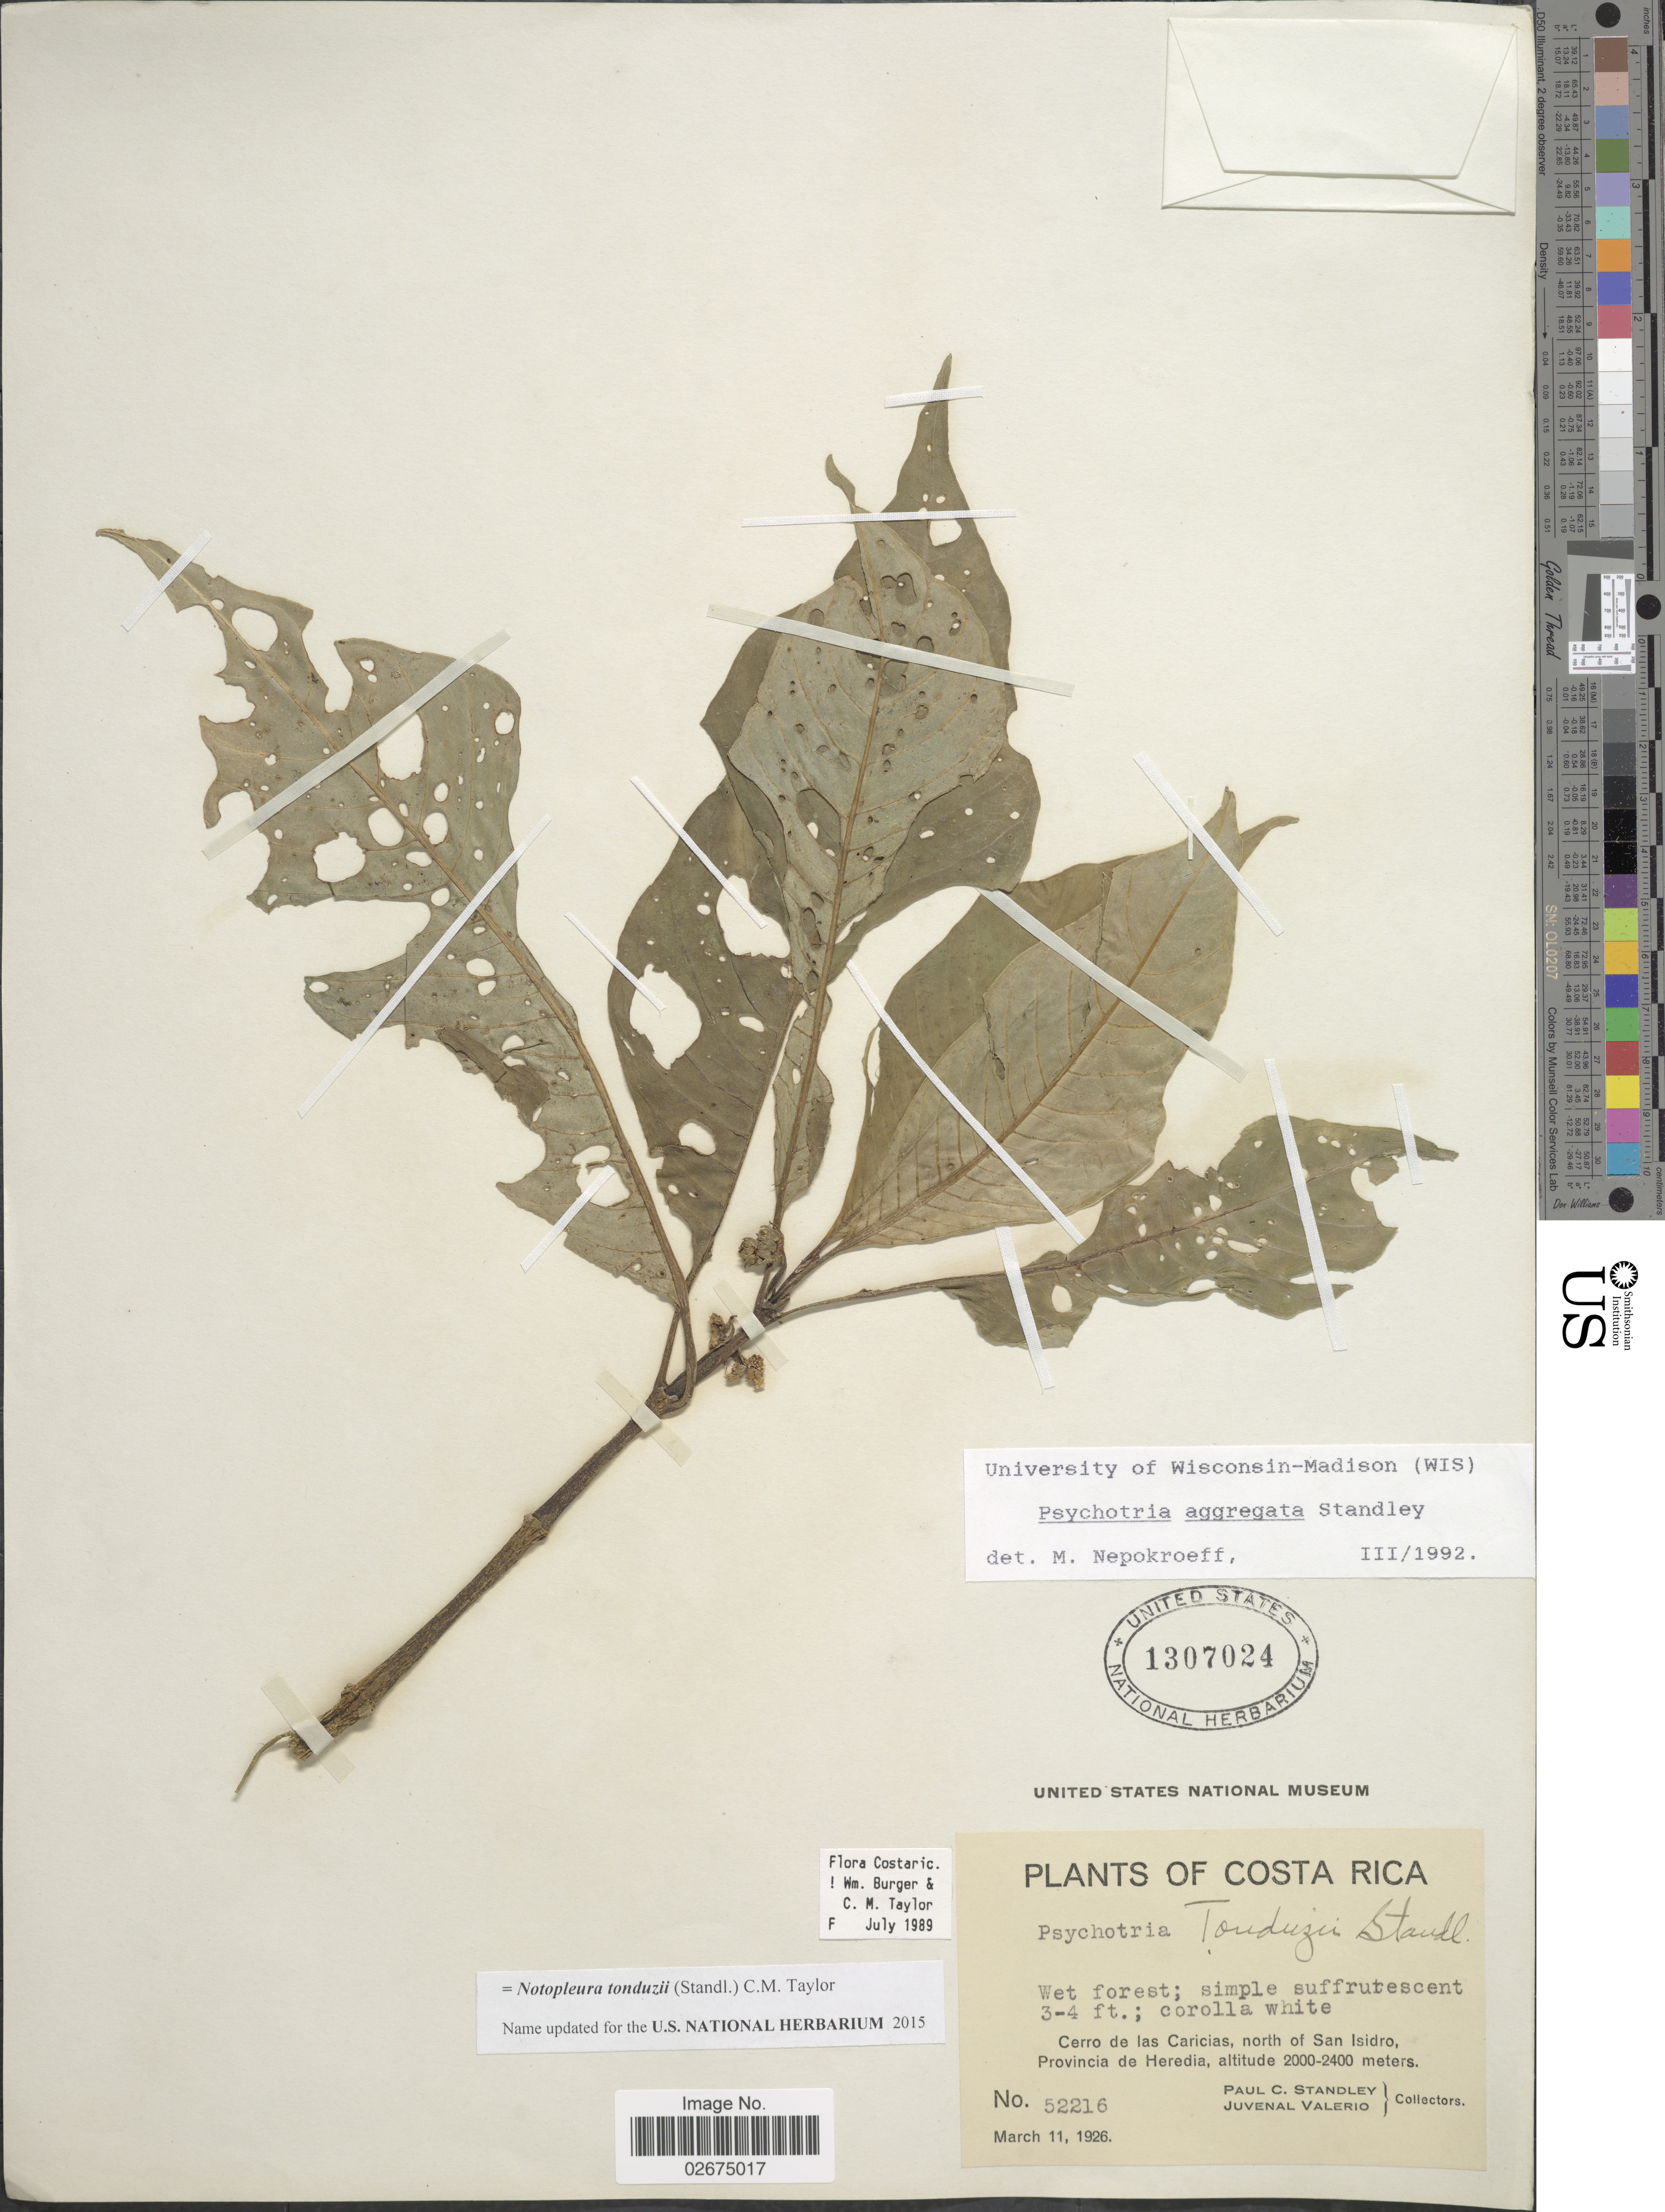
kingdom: Plantae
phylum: Tracheophyta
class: Magnoliopsida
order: Gentianales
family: Rubiaceae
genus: Notopleura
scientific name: Notopleura tonduzii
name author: (Standl.) C.M. Taylor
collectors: P. C. Standley & J. Valerio R.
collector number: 52216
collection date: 1926-03-11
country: Costa Rica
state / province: Heredia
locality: Cerro de las Caricias, north of San Isidro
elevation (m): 2000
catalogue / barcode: US 1307024